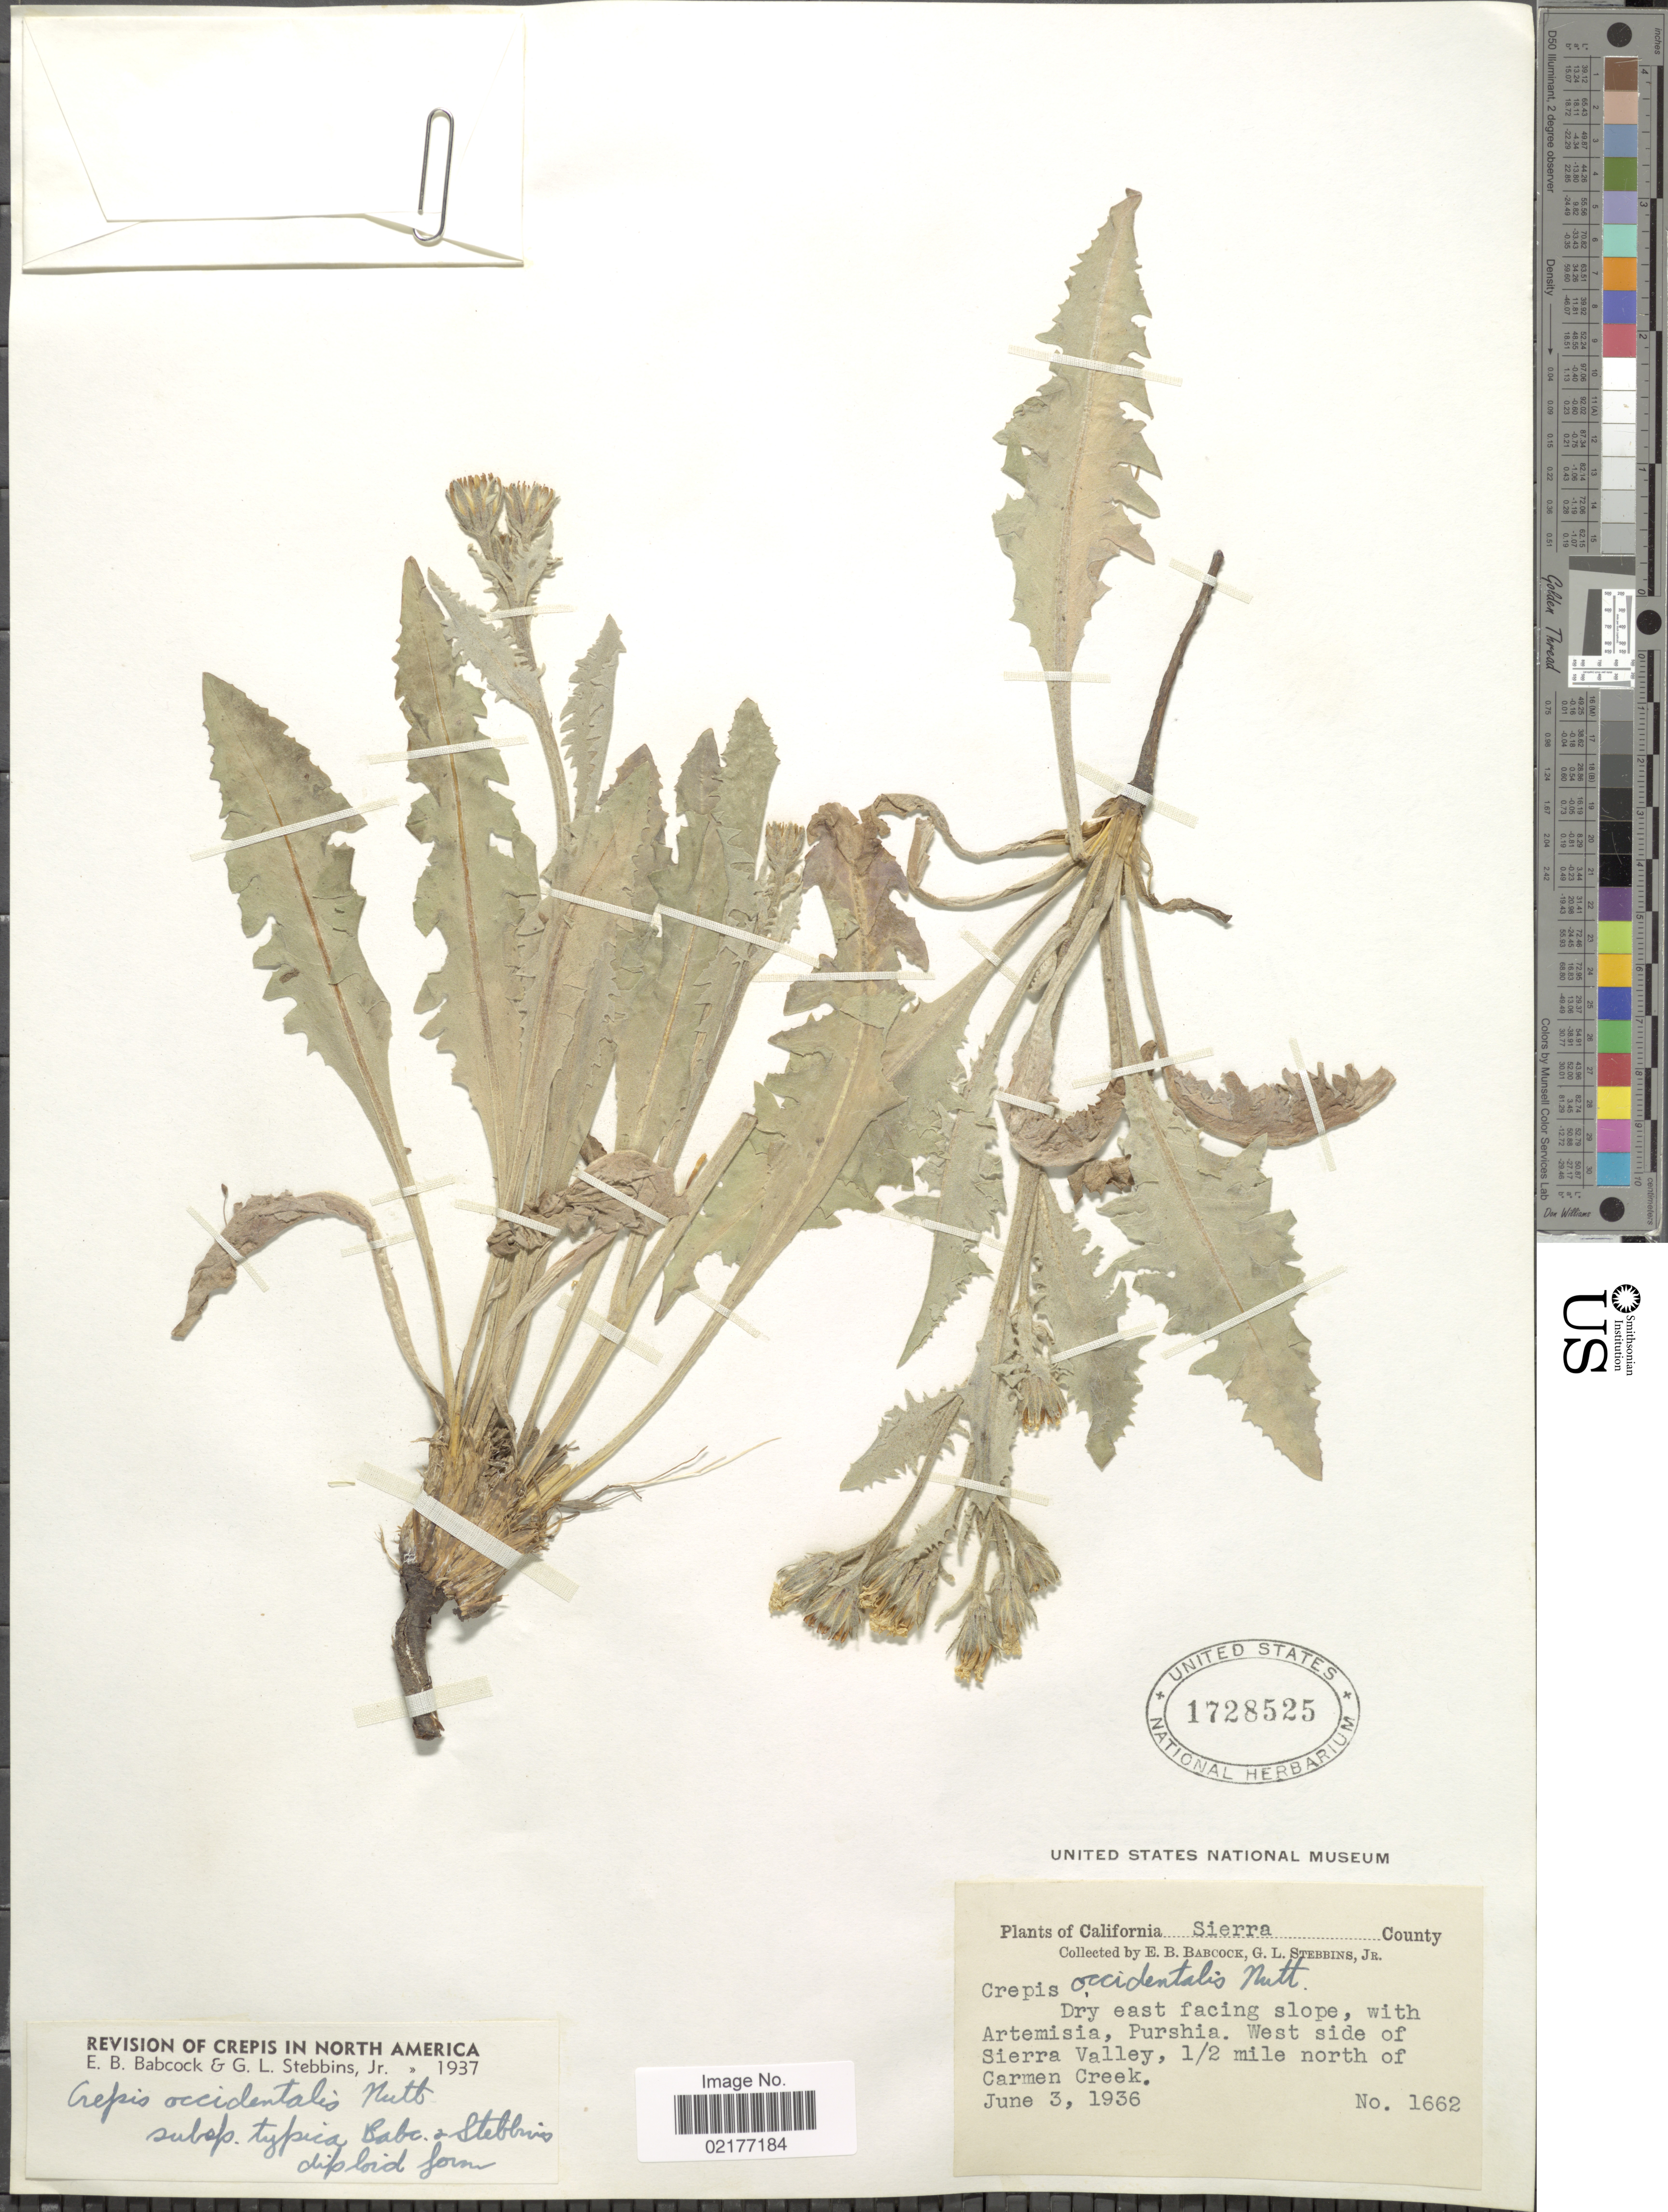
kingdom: Plantae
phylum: Tracheophyta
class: Magnoliopsida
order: Asterales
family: Asteraceae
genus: Crepis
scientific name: Crepis occidentalis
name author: Nutt.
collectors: E. B. Babcock & G. L. Stebbins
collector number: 1662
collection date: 1936-06-03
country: United States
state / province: California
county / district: Sierra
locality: Sierra County, West side of Sierra Valley, ½ mile north of Carmen Creek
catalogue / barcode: US 1728525